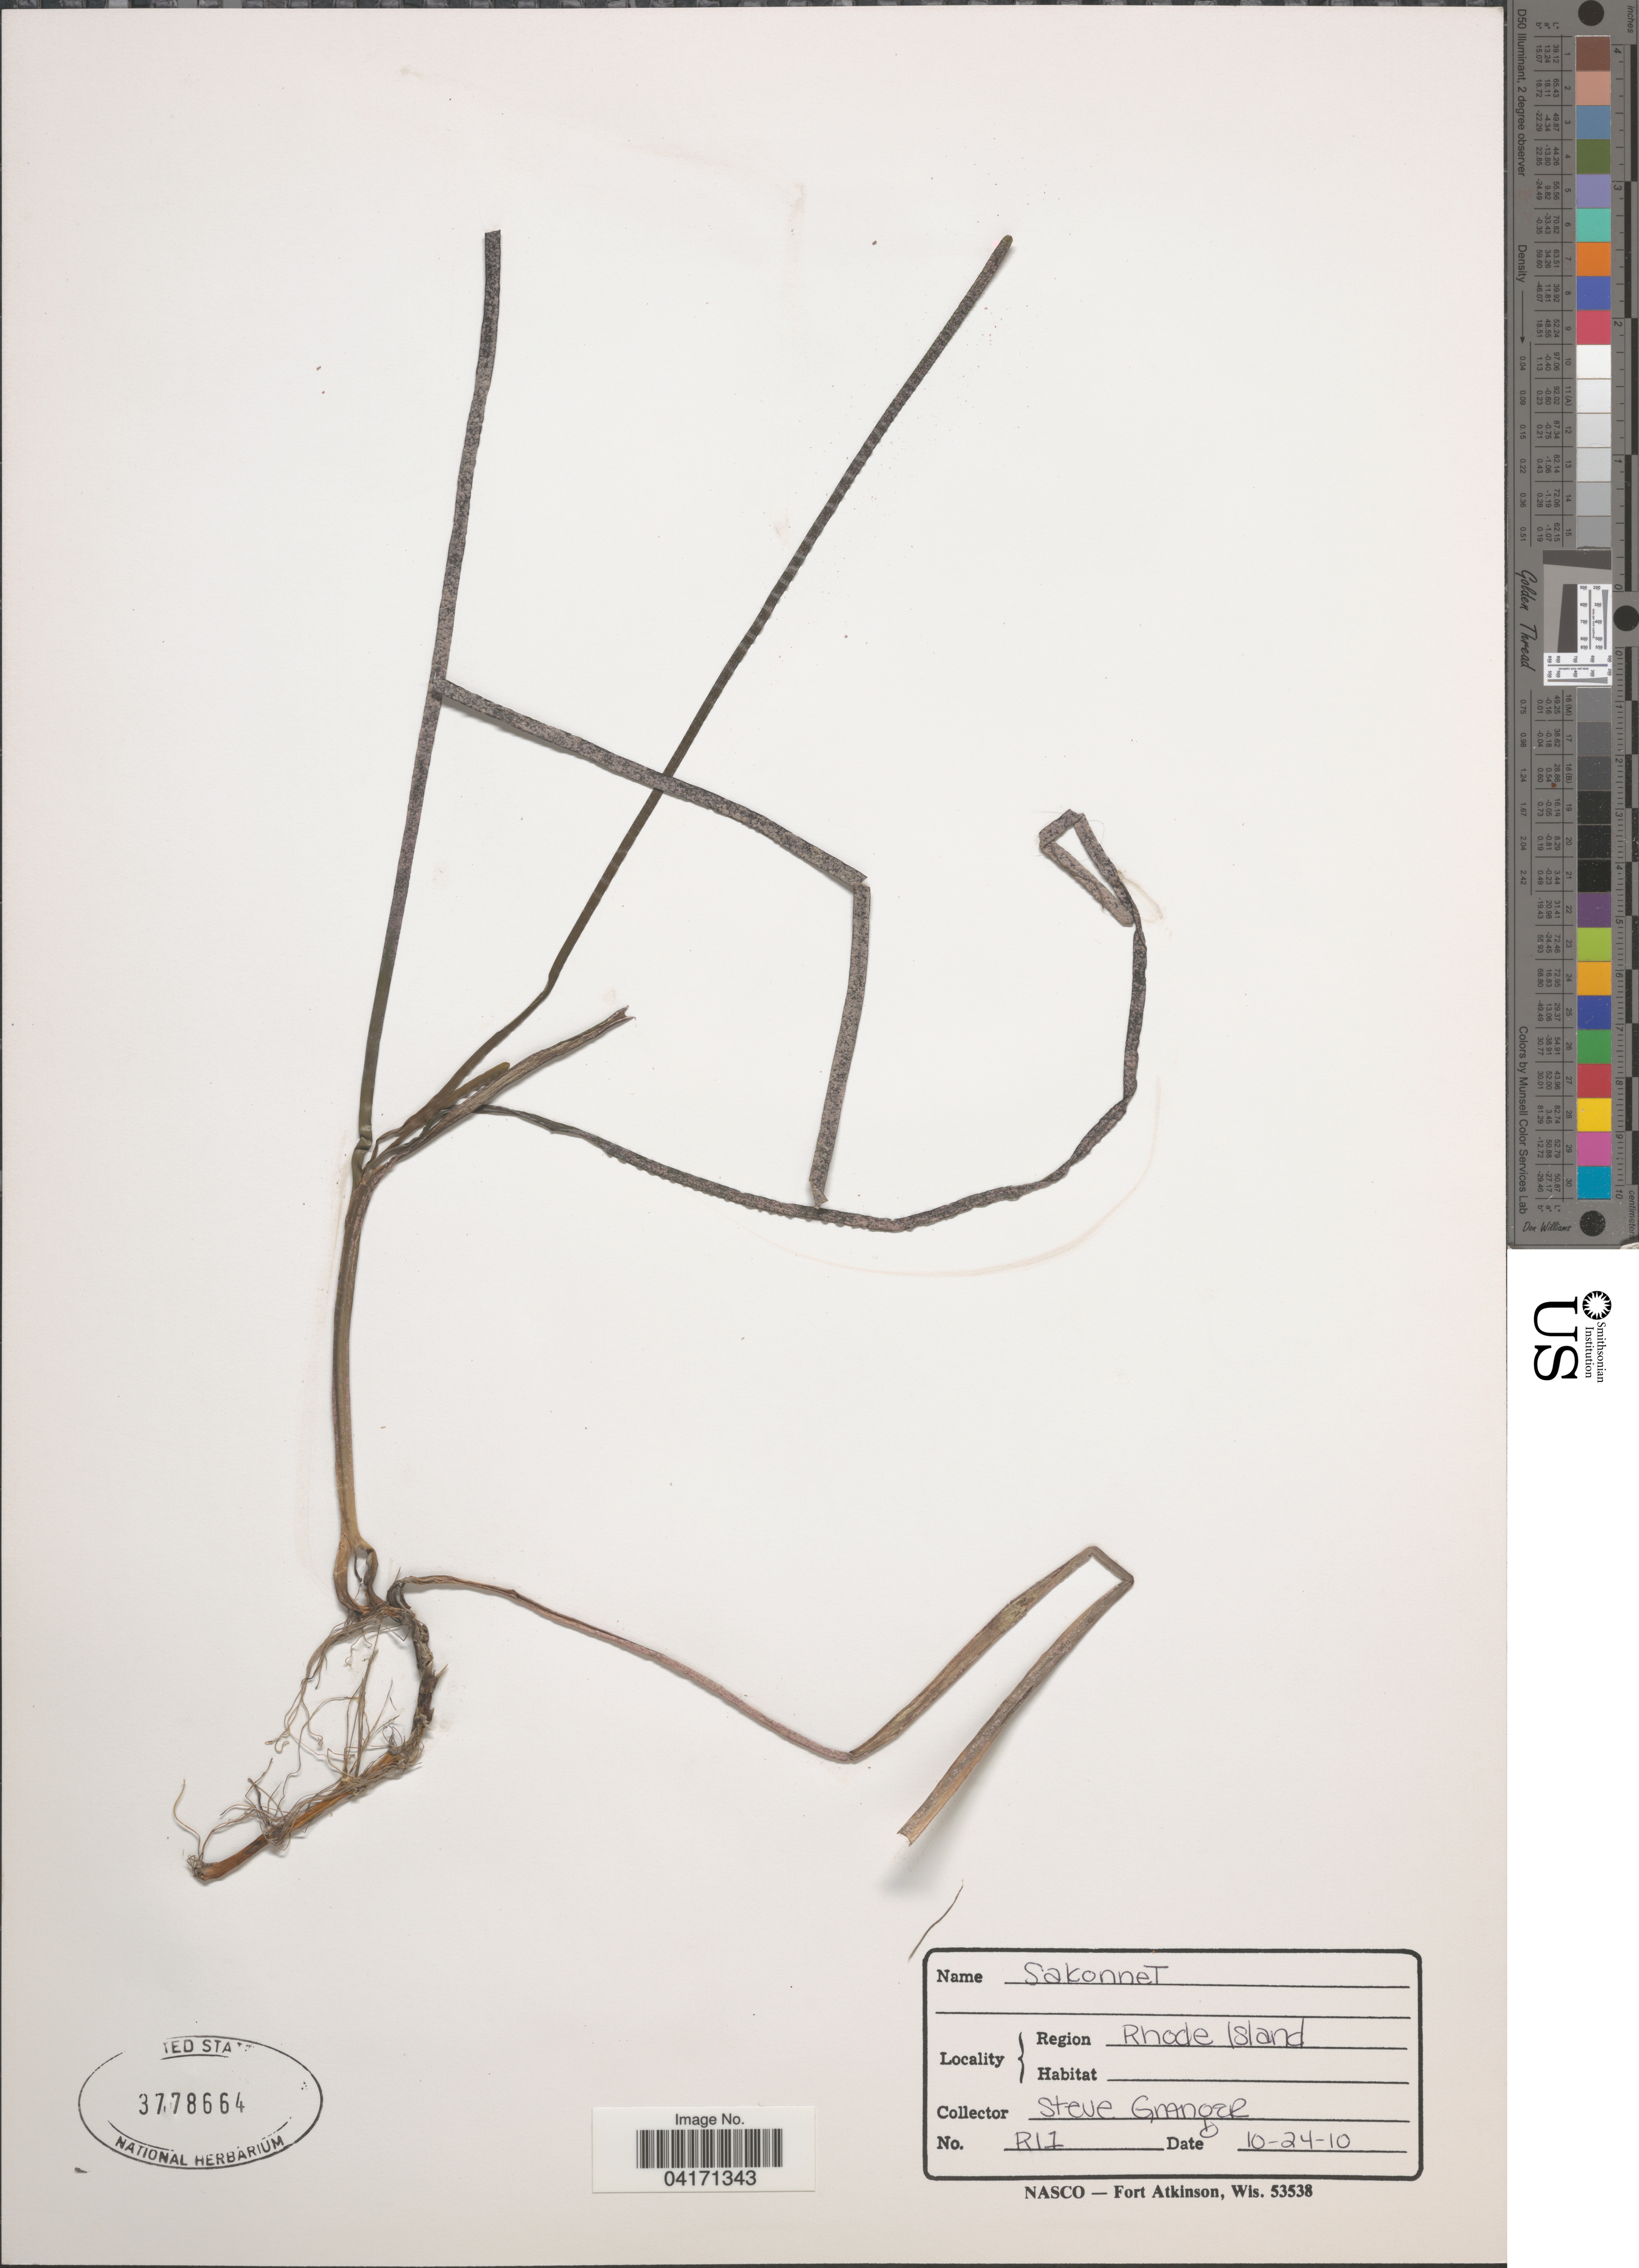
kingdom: Plantae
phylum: Tracheophyta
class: Liliopsida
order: Alismatales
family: Zosteraceae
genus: Zostera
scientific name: Zostera marina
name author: L.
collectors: S. Granger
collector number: RI7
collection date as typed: Transcribed d/m/y: 24/10/10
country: United States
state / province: Rhode Island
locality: Sakonnet. Region Rhode Island.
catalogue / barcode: US 3778664